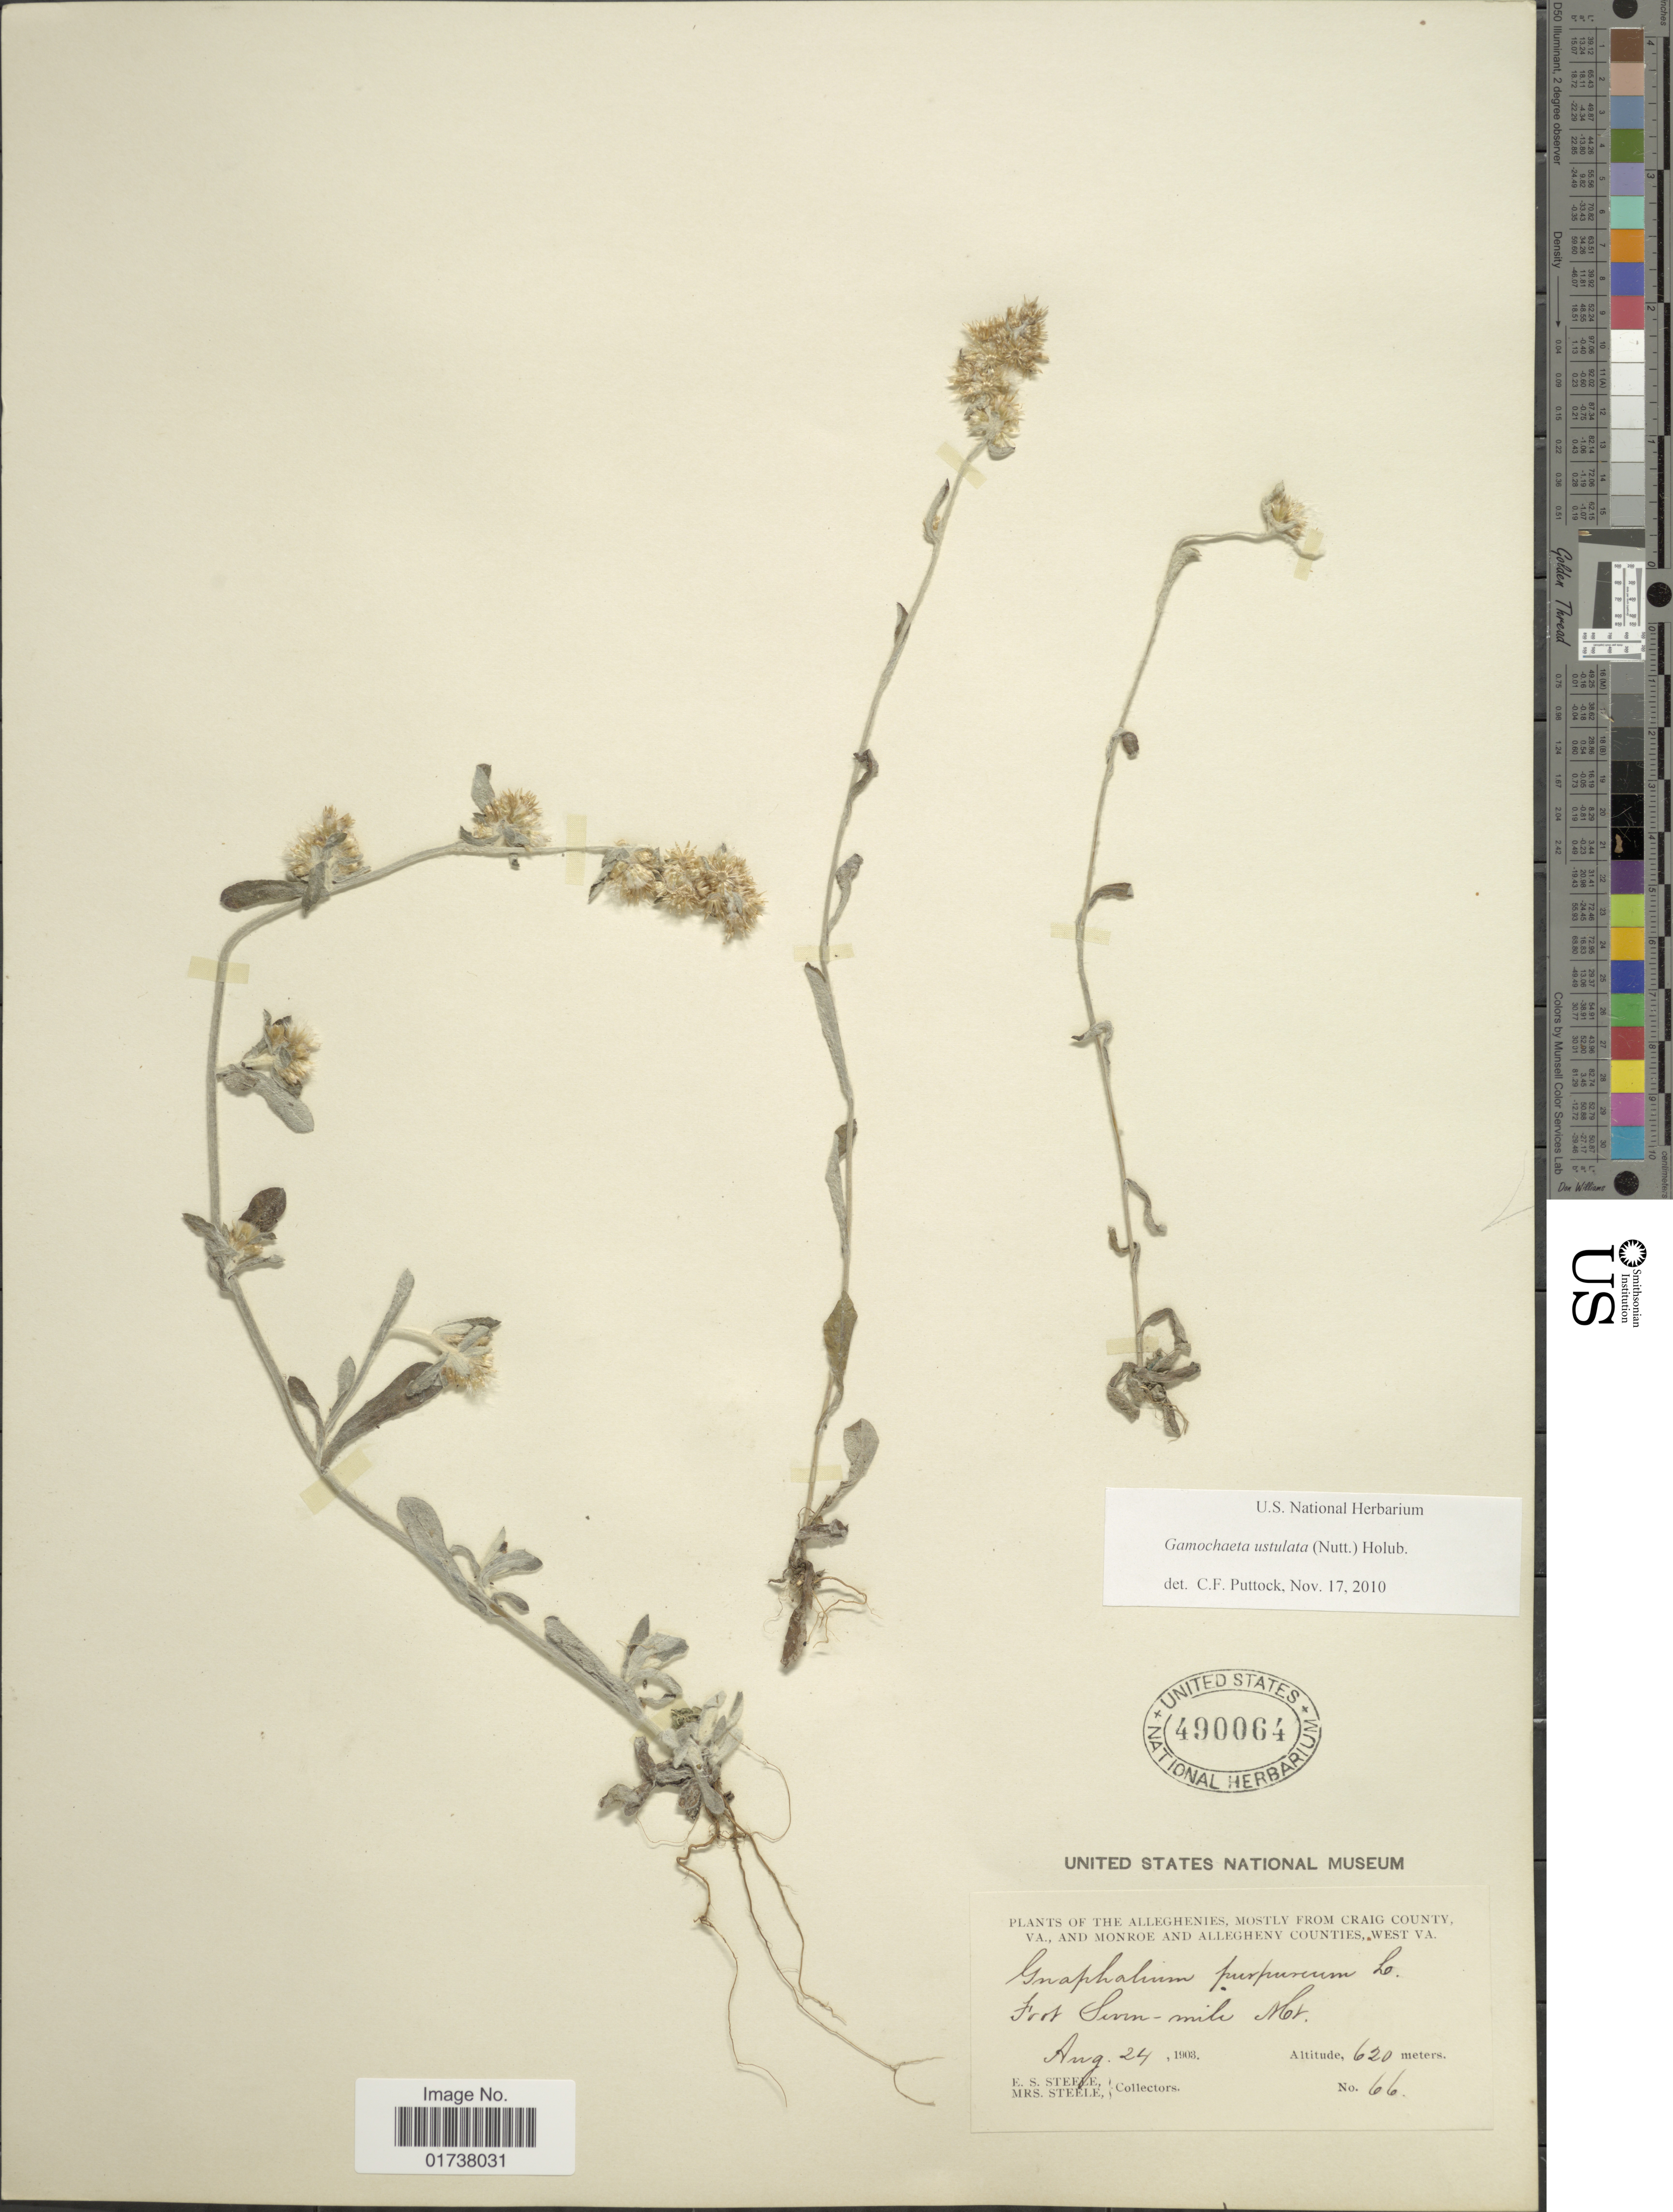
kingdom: Plantae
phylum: Tracheophyta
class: Magnoliopsida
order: Asterales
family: Asteraceae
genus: Gamochaeta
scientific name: Gamochaeta ustulata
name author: (Nutt.) Holub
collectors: E. Steele & Mrs. E. S. Steele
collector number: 66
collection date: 1903-08-24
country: United States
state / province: West Virginia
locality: The Alleghenies, mostly from Craig County, Va., and Monroe and Allegheny Counties, West Va., Foot Seven-mile Mt.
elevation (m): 620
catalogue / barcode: US 490064